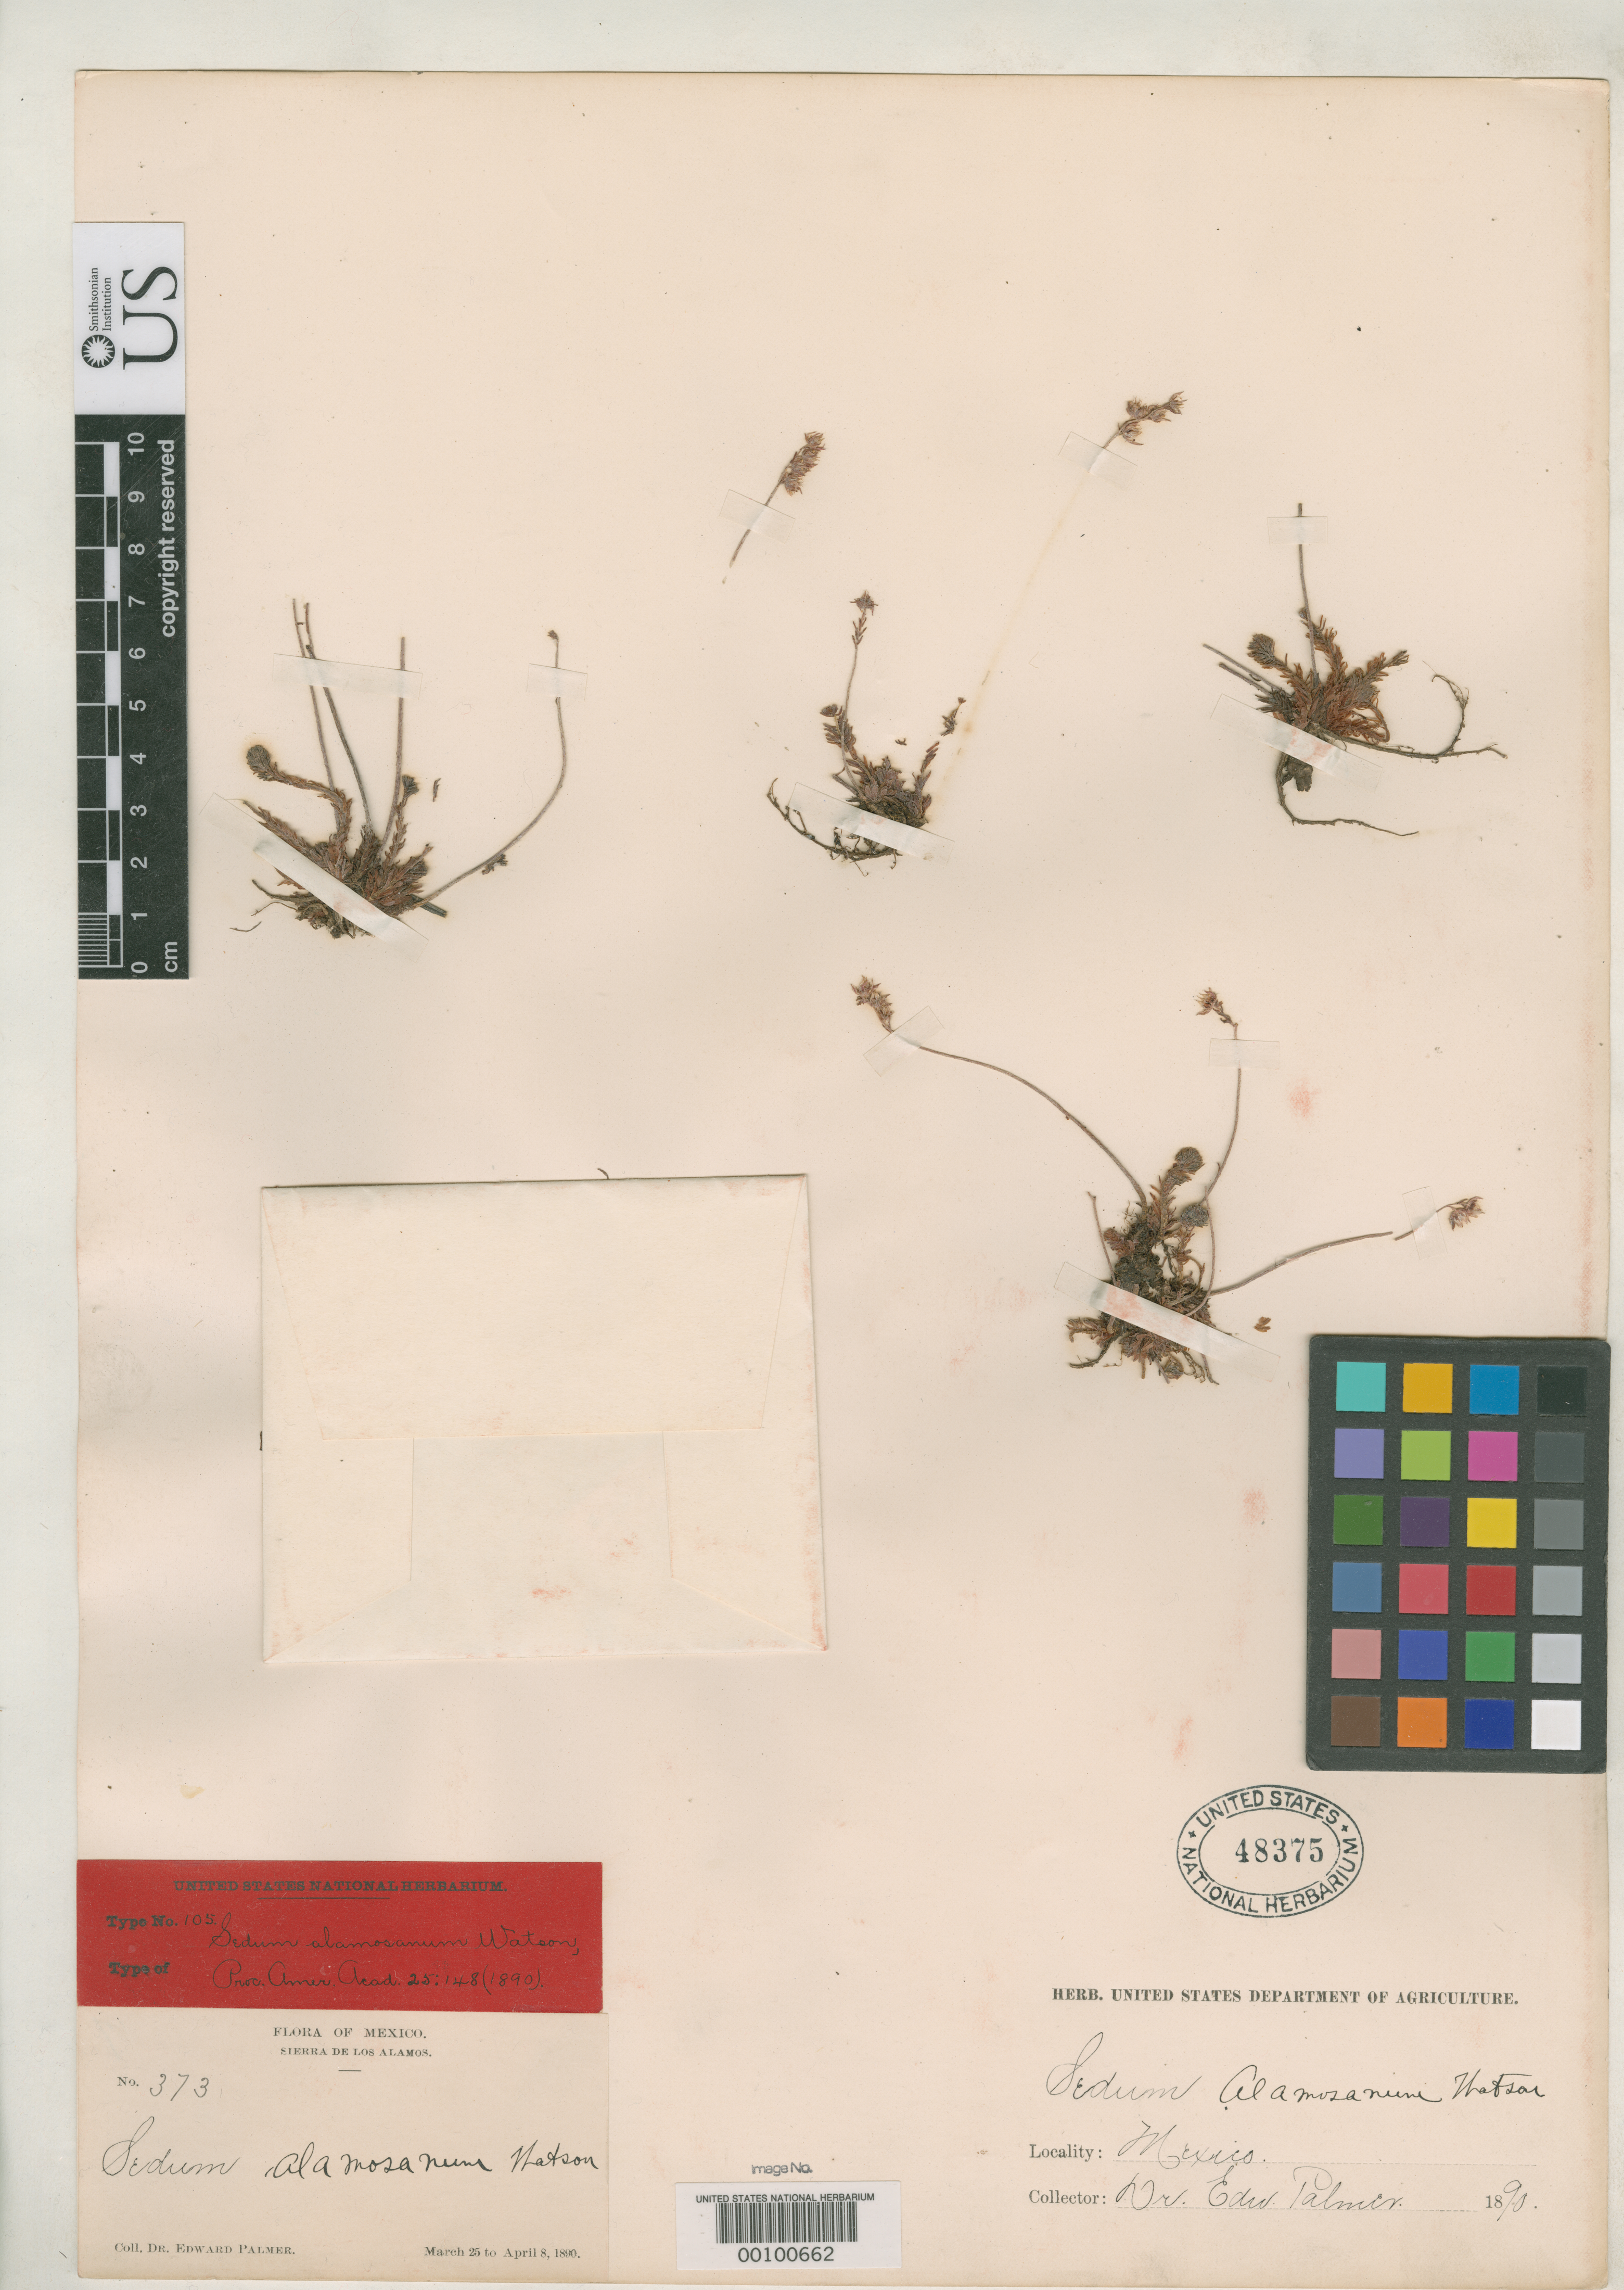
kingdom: Plantae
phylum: Tracheophyta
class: Magnoliopsida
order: Saxifragales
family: Crassulaceae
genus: Sedum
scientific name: Sedum alamosanum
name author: S. Watson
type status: Type Collection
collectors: E. Palmer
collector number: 373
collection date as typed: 25 Mar 1890 to 08 Apr 1890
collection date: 1890-03-25/1890-04-08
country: Mexico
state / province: Sonora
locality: Alamos Mtns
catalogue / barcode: US 48375